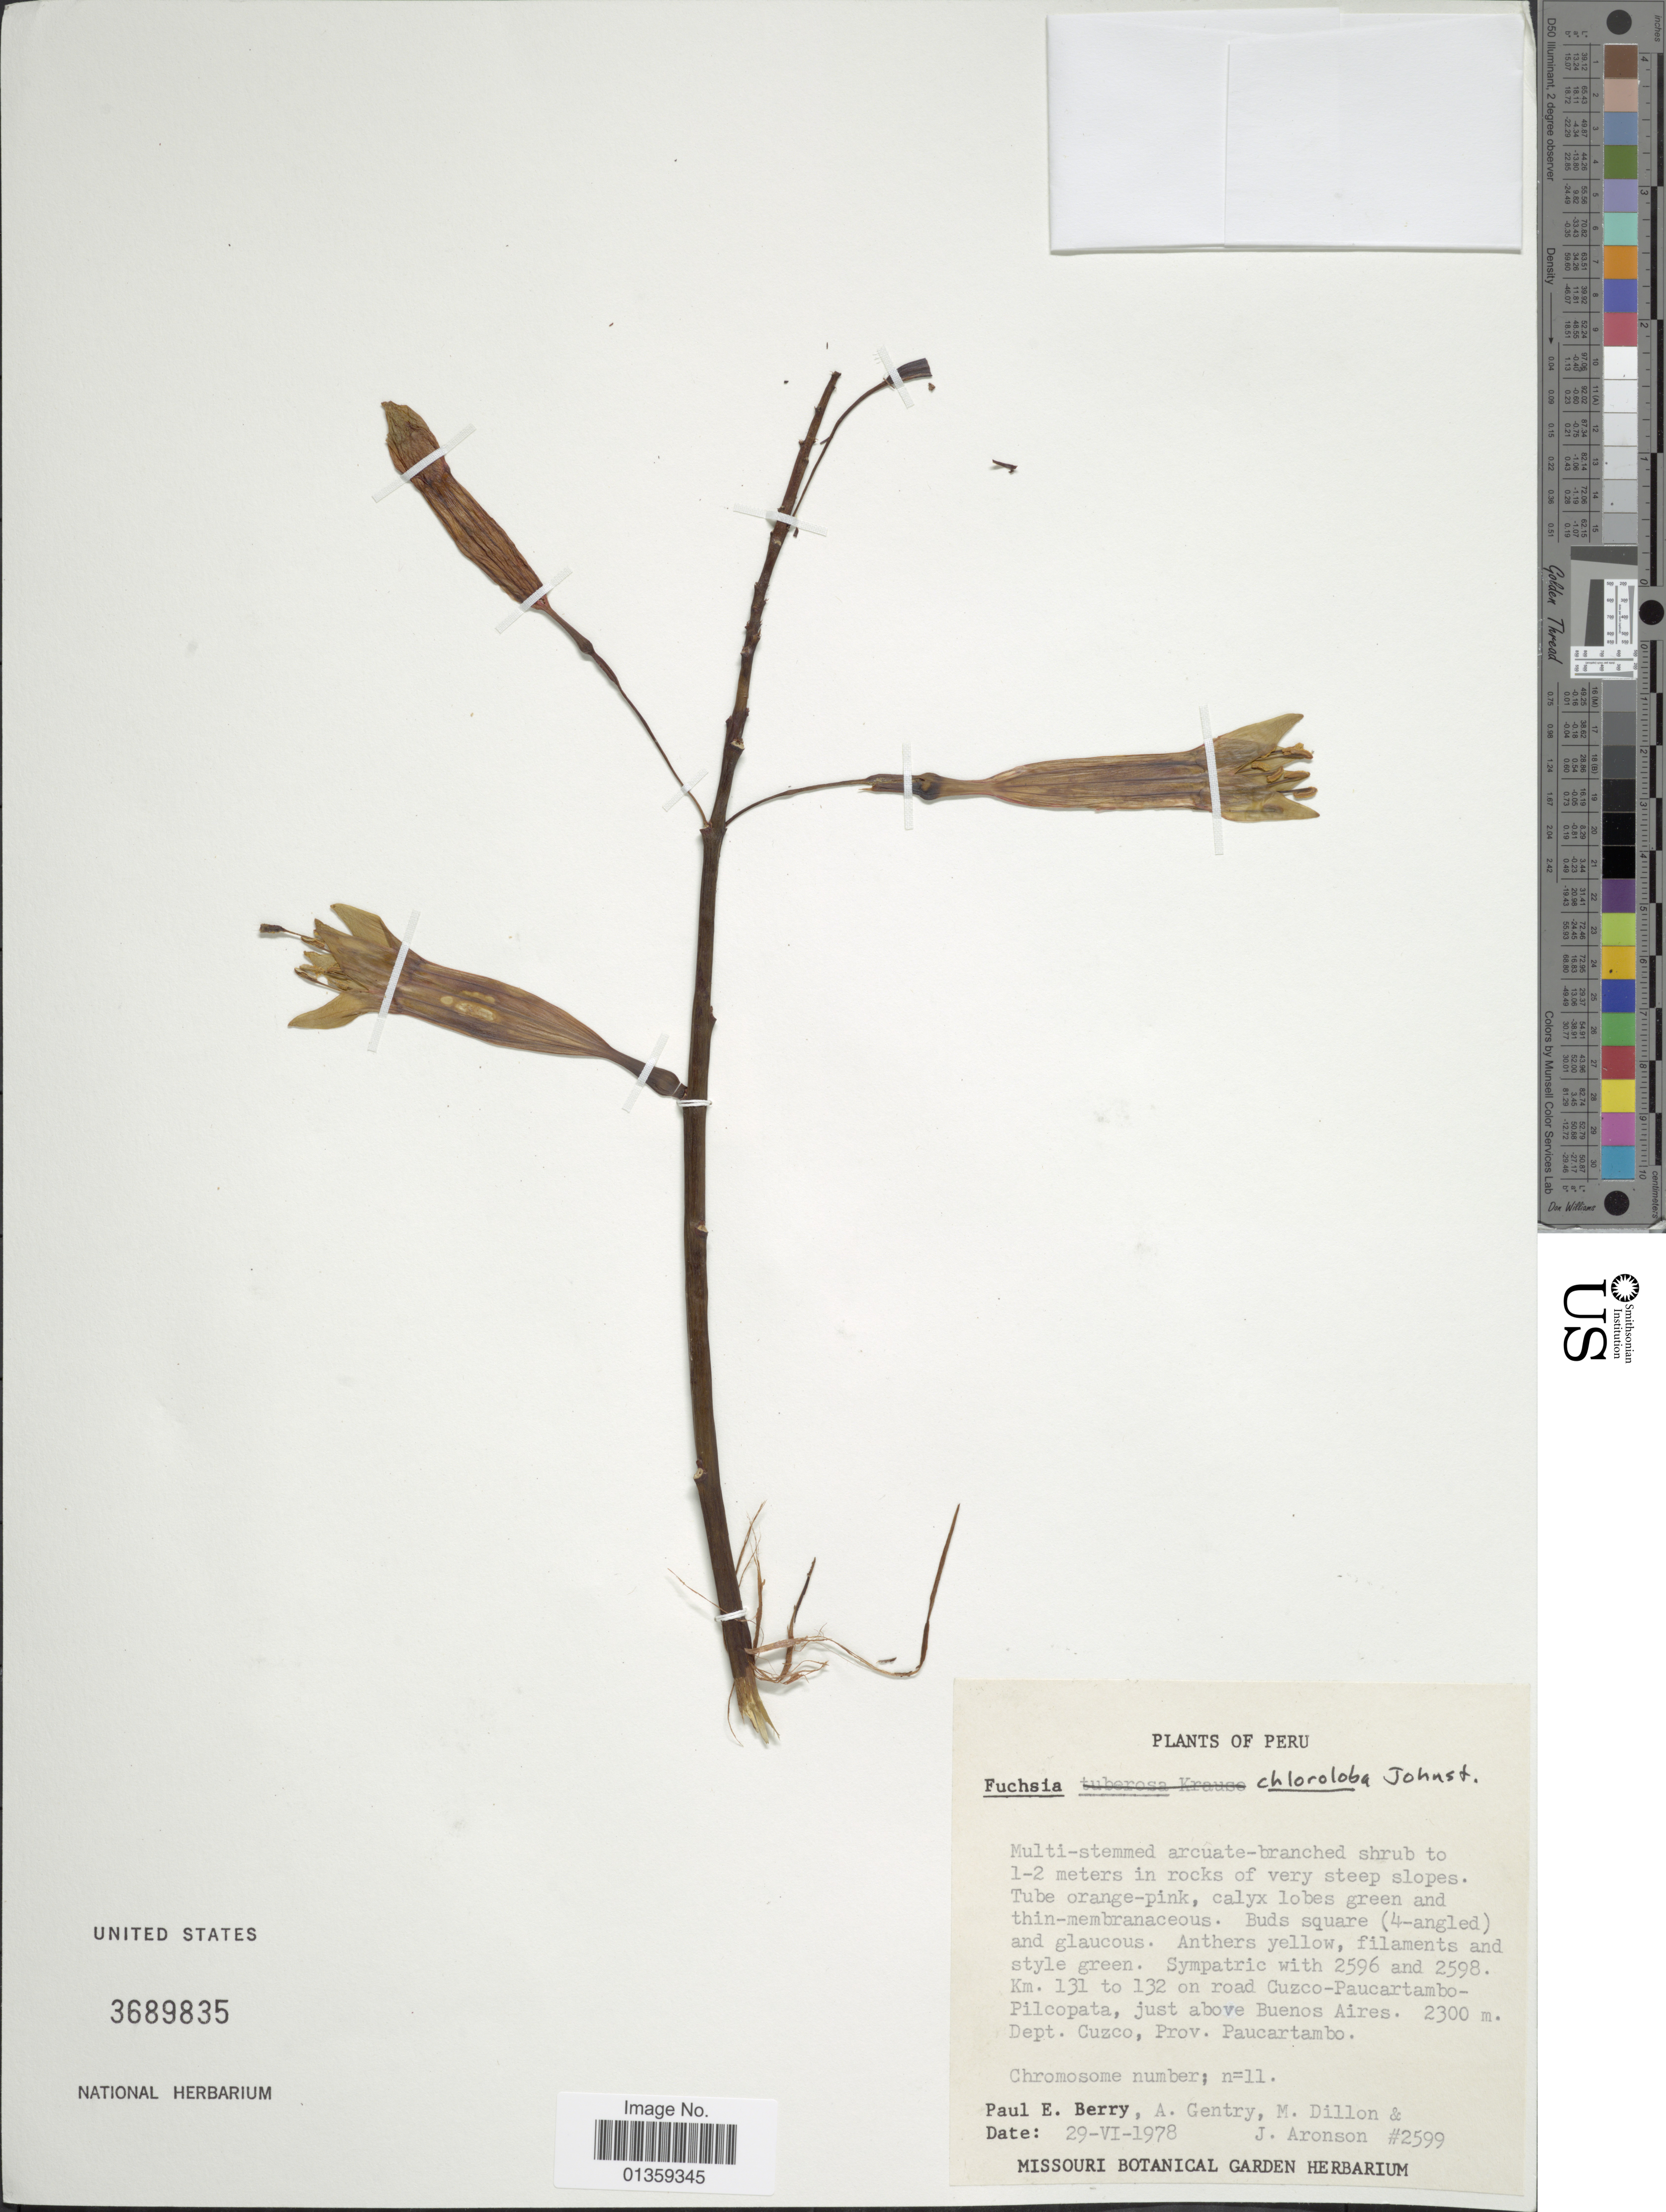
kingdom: Plantae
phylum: Tracheophyta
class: Magnoliopsida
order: Myrtales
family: Onagraceae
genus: Fuchsia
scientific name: Fuchsia chloroloba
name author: I.M. Johnst.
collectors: P. E. Berry, A. H. Gentry, M. O. Dillon & J. Aronson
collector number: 2599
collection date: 1978-06-29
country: Peru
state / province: Cusco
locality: Km. 131 to 132 on road Cuzco-Paucartambo-Pilcopata, just above Buenos Aires, Prov. Paucartambo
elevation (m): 2300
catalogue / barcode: US 3689835